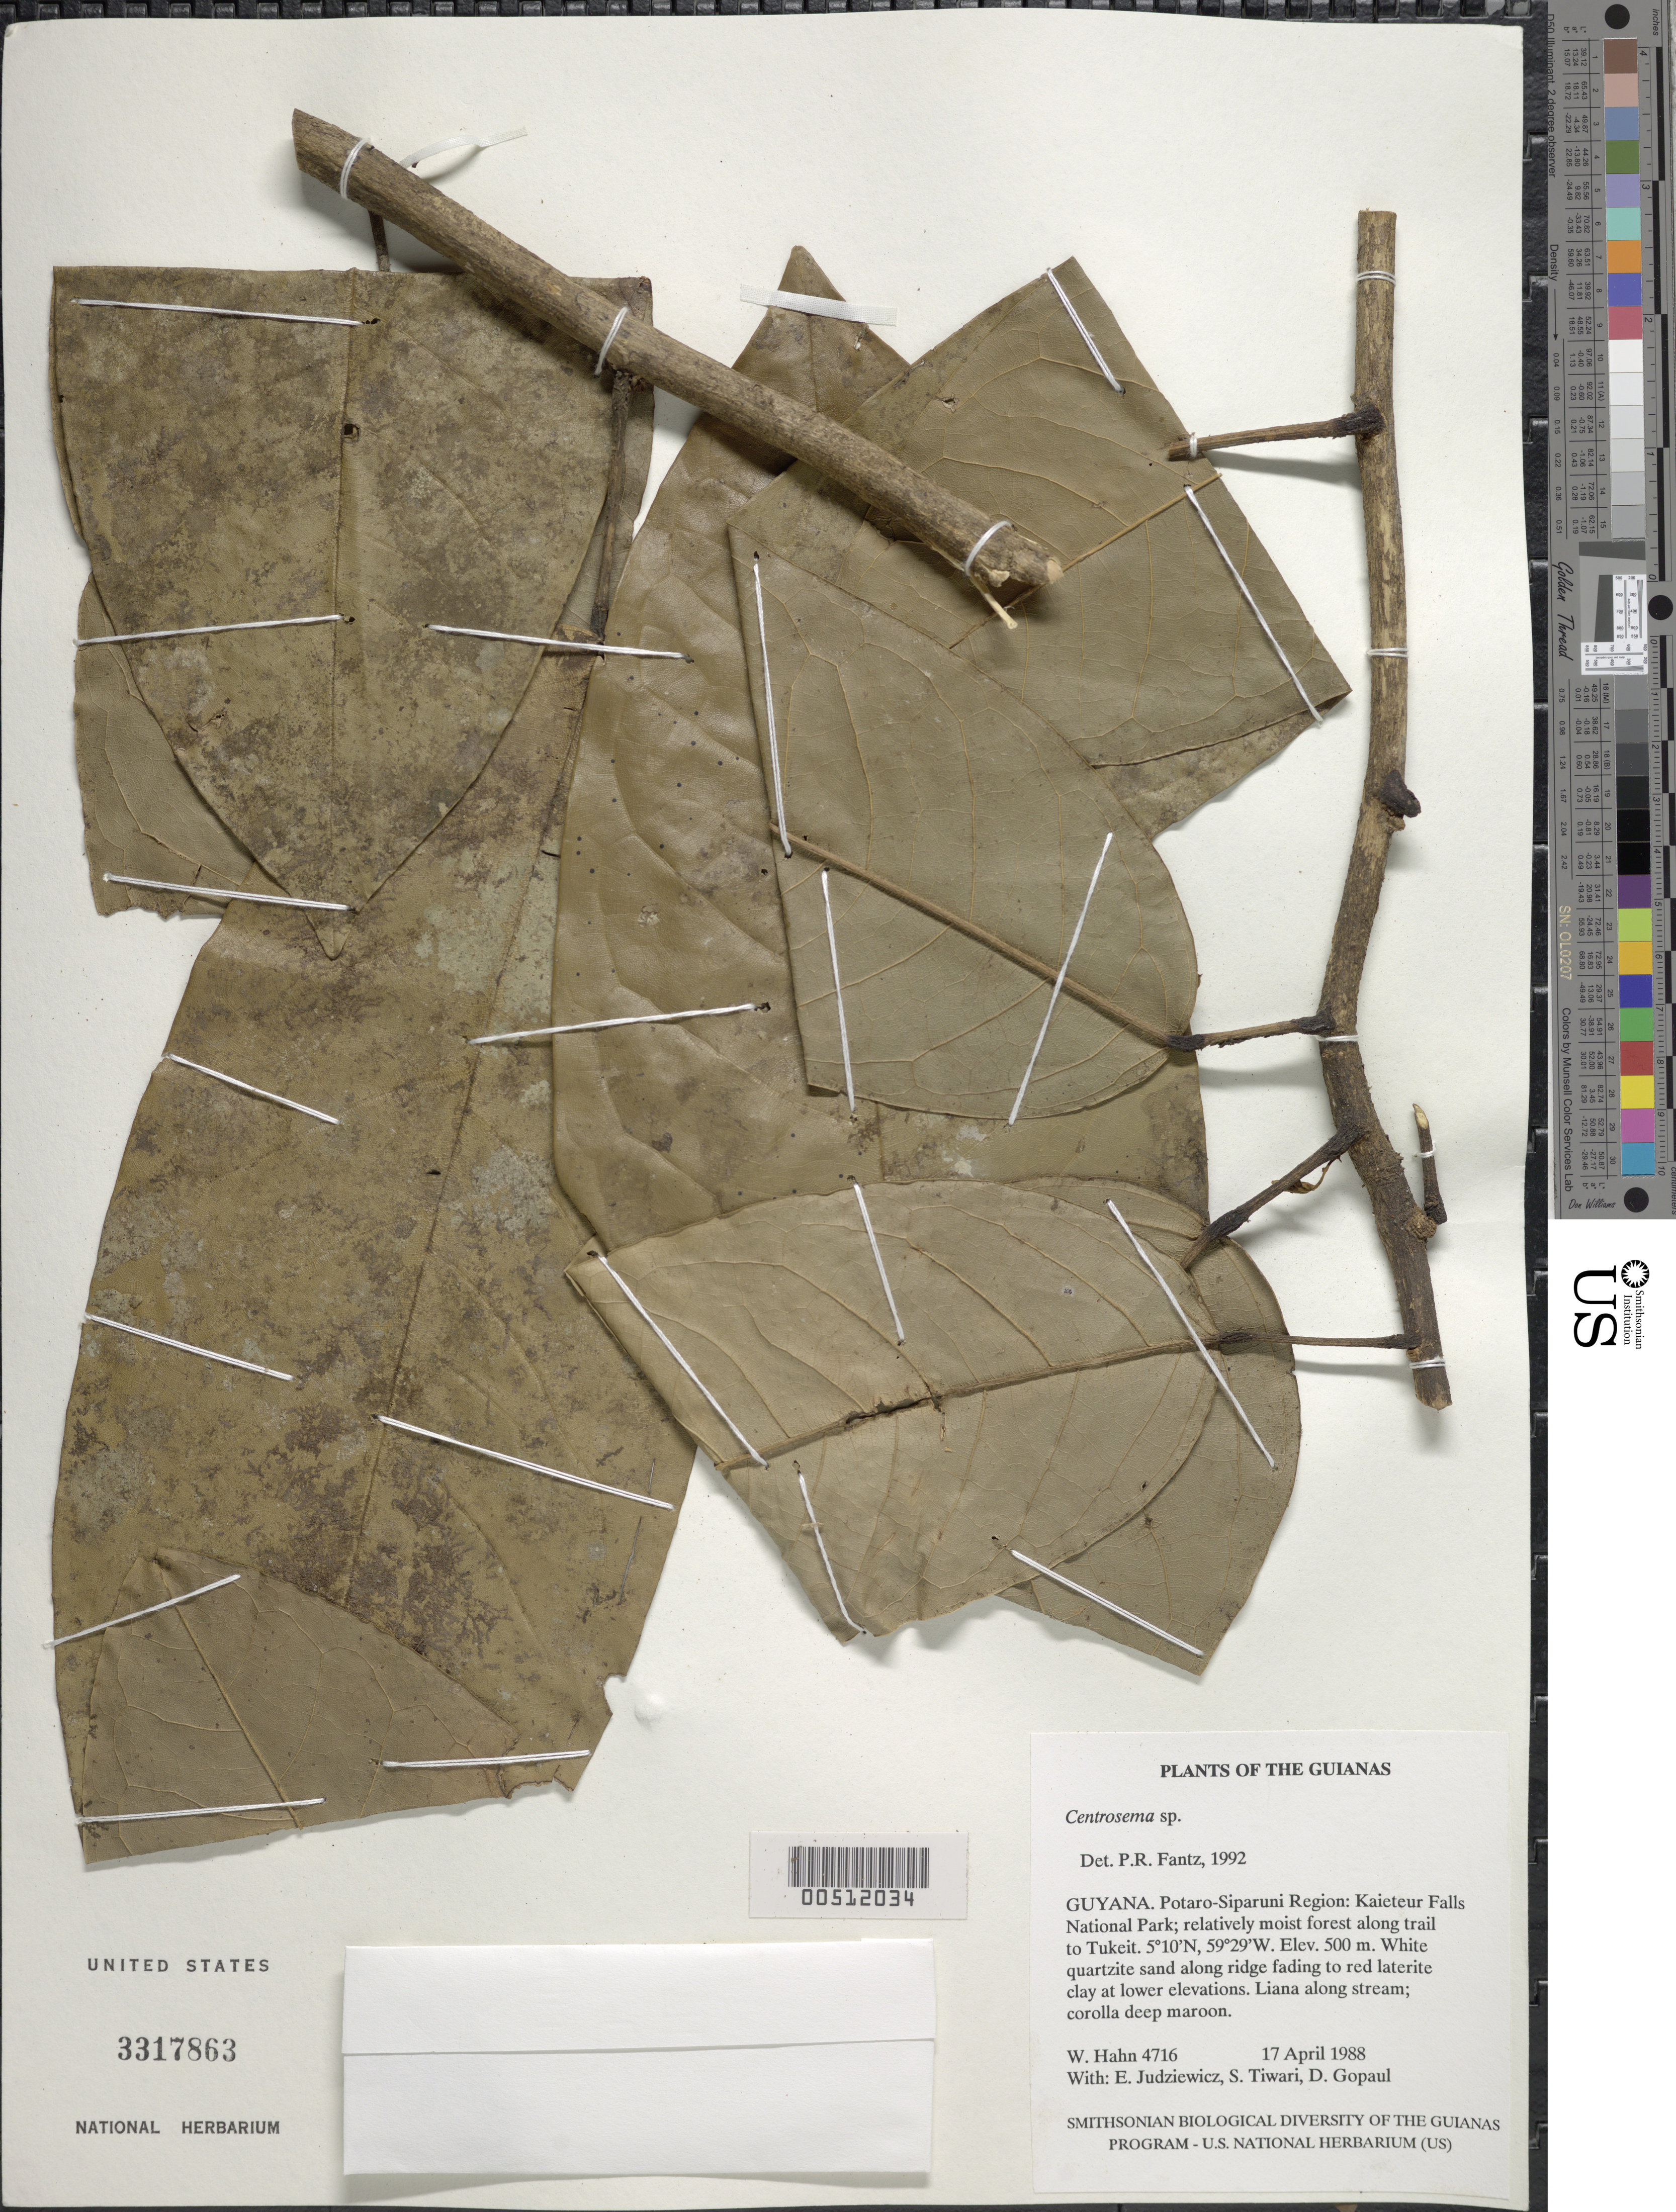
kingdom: Plantae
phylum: Tracheophyta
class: Magnoliopsida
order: Fabales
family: Fabaceae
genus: Centrosema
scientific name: Centrosema sp.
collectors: W. Hahn, E. J. Judziewicz, S. Tiwari & D. Gopaul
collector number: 4716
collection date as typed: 17 April 1988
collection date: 1988-04-17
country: Guyana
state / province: Potaro-Siparuni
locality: Kaieteur Falls National Park; along trail to Tukeit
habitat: Relatively moist forest. White quartzite sand along ridge fading to red laterite clay at lower elevations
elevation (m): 500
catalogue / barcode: US 3317863